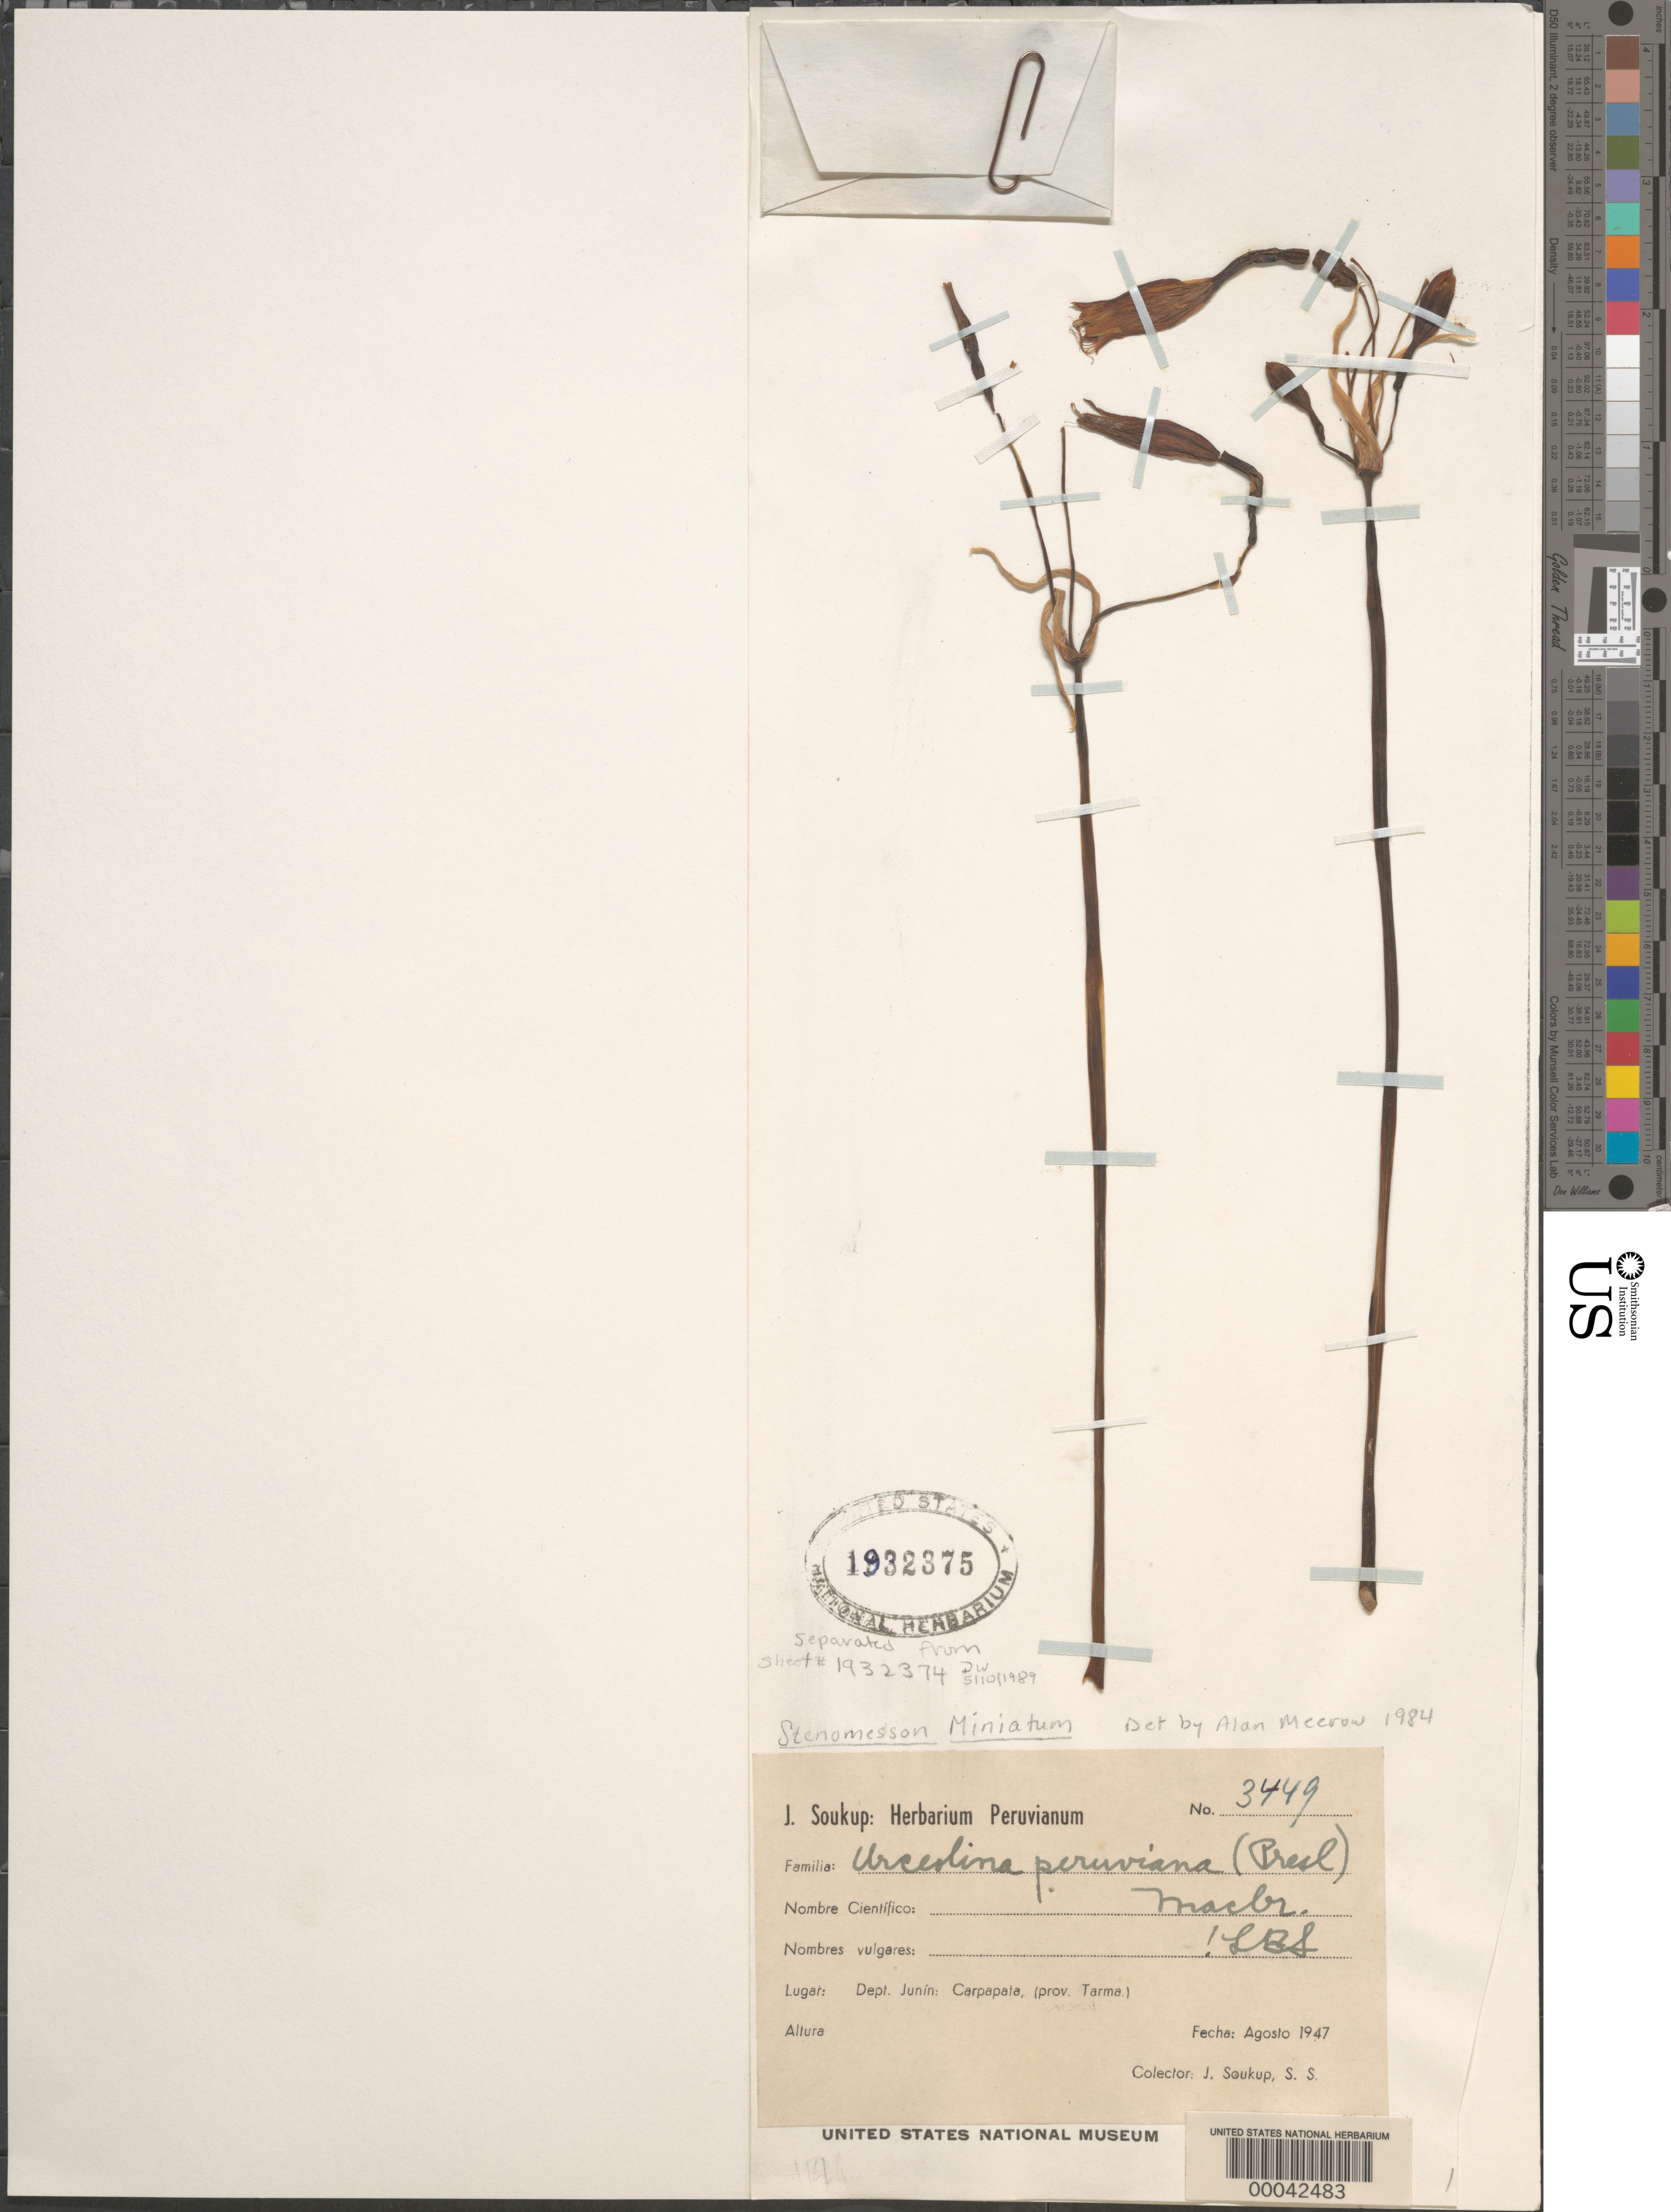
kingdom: Plantae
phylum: Tracheophyta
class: Liliopsida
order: Asparagales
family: Amaryllidaceae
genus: Stenomesson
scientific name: Stenomesson miniatum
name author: (Herb.) Ravenna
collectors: J. J. Soukup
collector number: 3449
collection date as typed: Aug 1947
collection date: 1947-08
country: Peru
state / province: Junín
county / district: Tarma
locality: Carpapata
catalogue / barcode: US 1932375